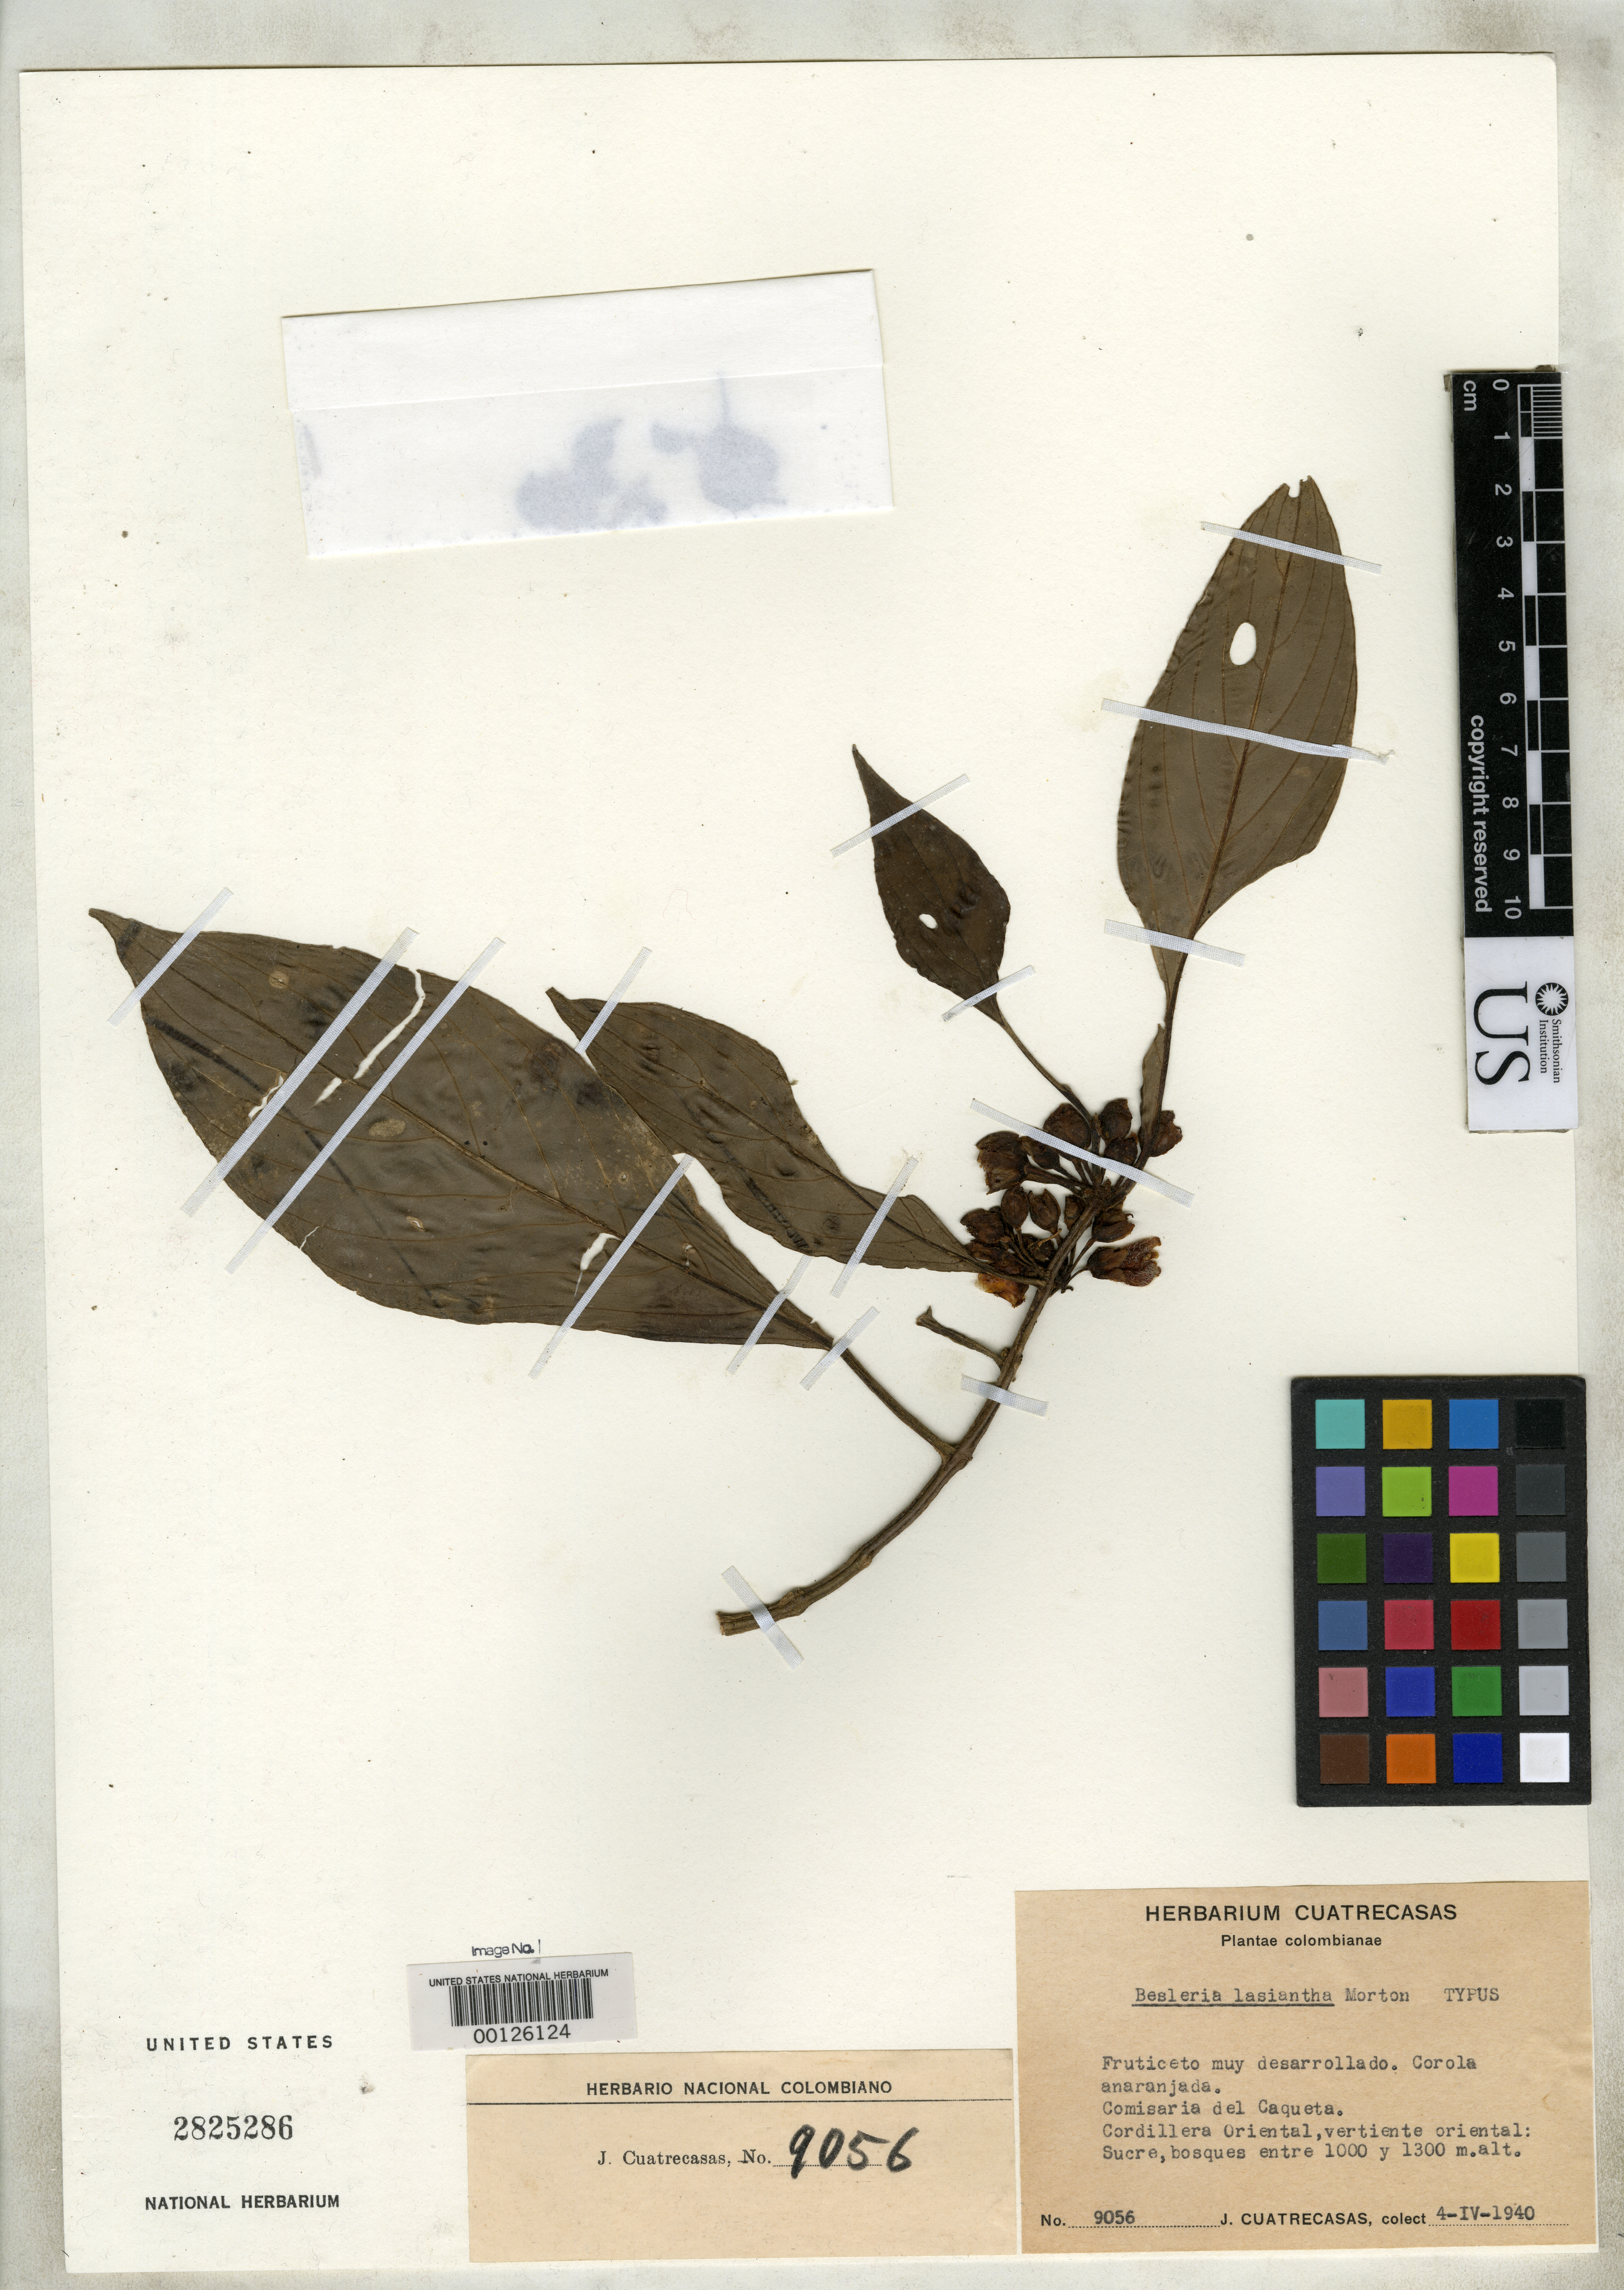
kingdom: Plantae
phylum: Tracheophyta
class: Magnoliopsida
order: Lamiales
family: Gesneriaceae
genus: Besleria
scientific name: Besleria lasiantha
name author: C.V. Morton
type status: Isotype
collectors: J. Cuatrecasas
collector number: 9056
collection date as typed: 04 Apr 1940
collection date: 1940-04-04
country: Colombia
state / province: Caquetá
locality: Cordillera Oriental, Vertiente Oriental, Sucre.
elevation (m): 1000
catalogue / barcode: US 2825286